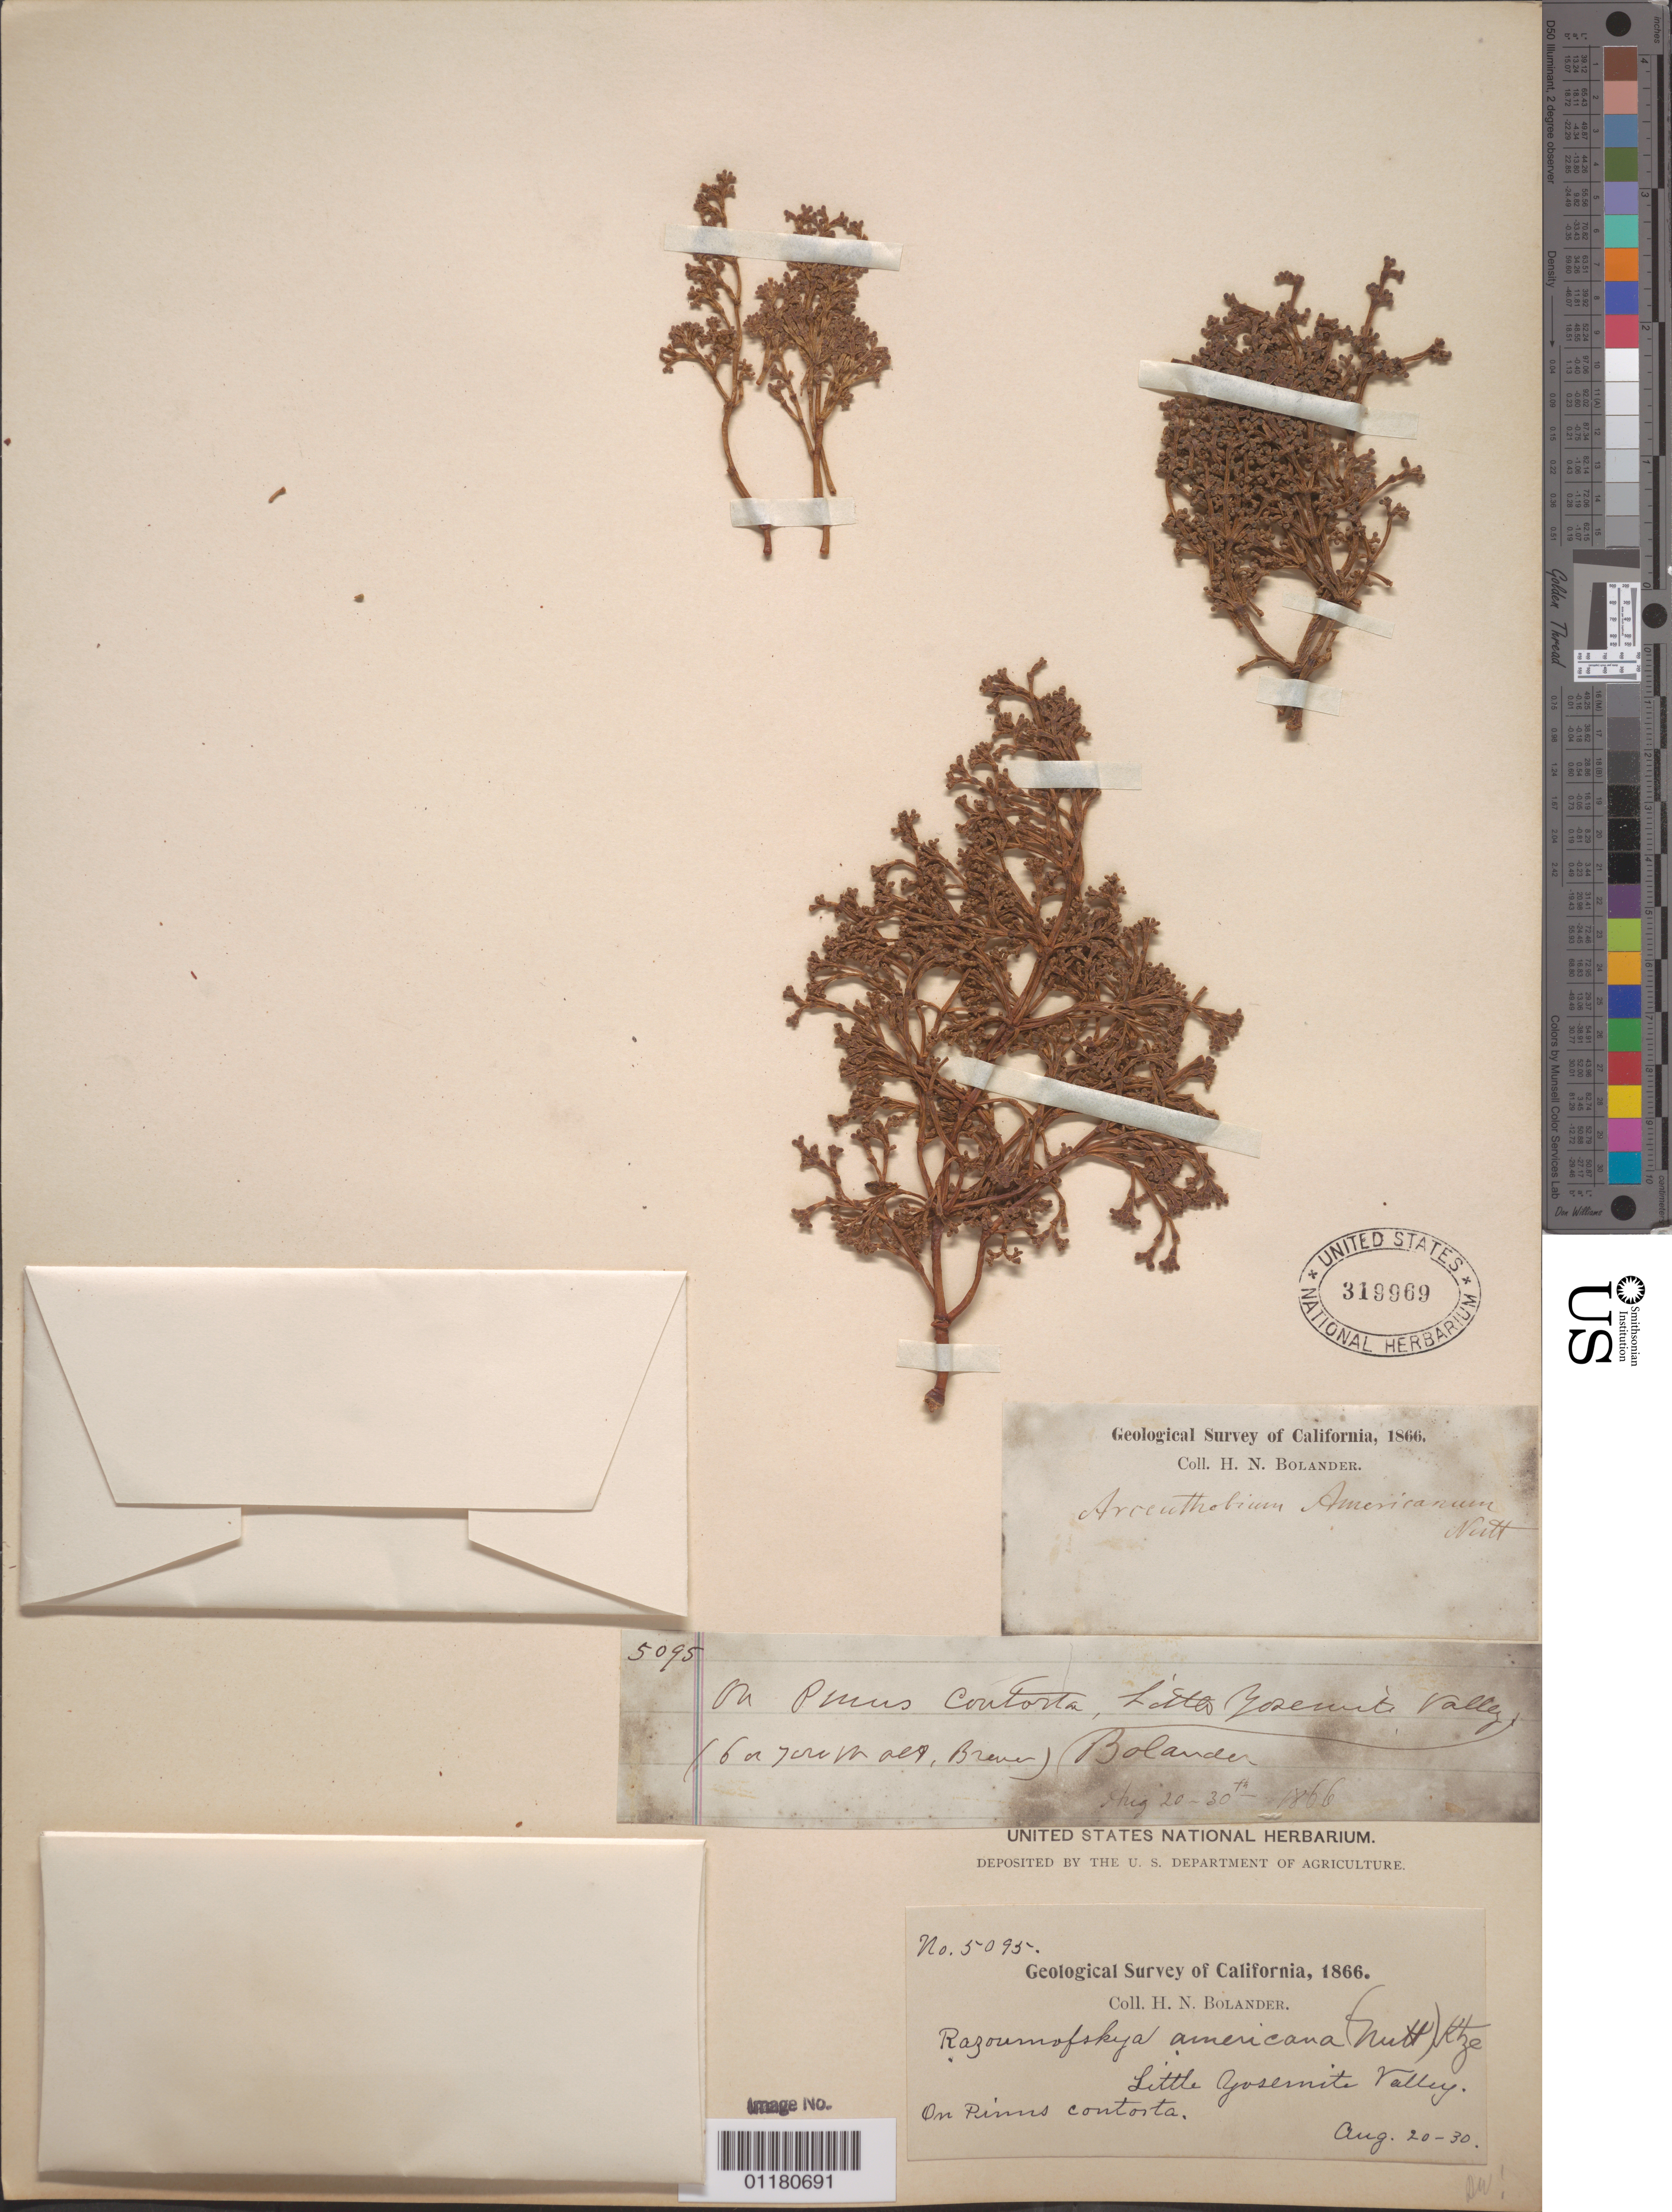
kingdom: Plantae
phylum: Tracheophyta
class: Magnoliopsida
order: Santalales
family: Viscaceae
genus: Arceuthobium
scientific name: Arceuthobium americanum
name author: Nutt. ex A. Gray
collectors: H. Bolander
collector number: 5095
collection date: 1866-08-20/1866-08-30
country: United States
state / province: California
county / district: Mariposa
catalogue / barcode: US 319969